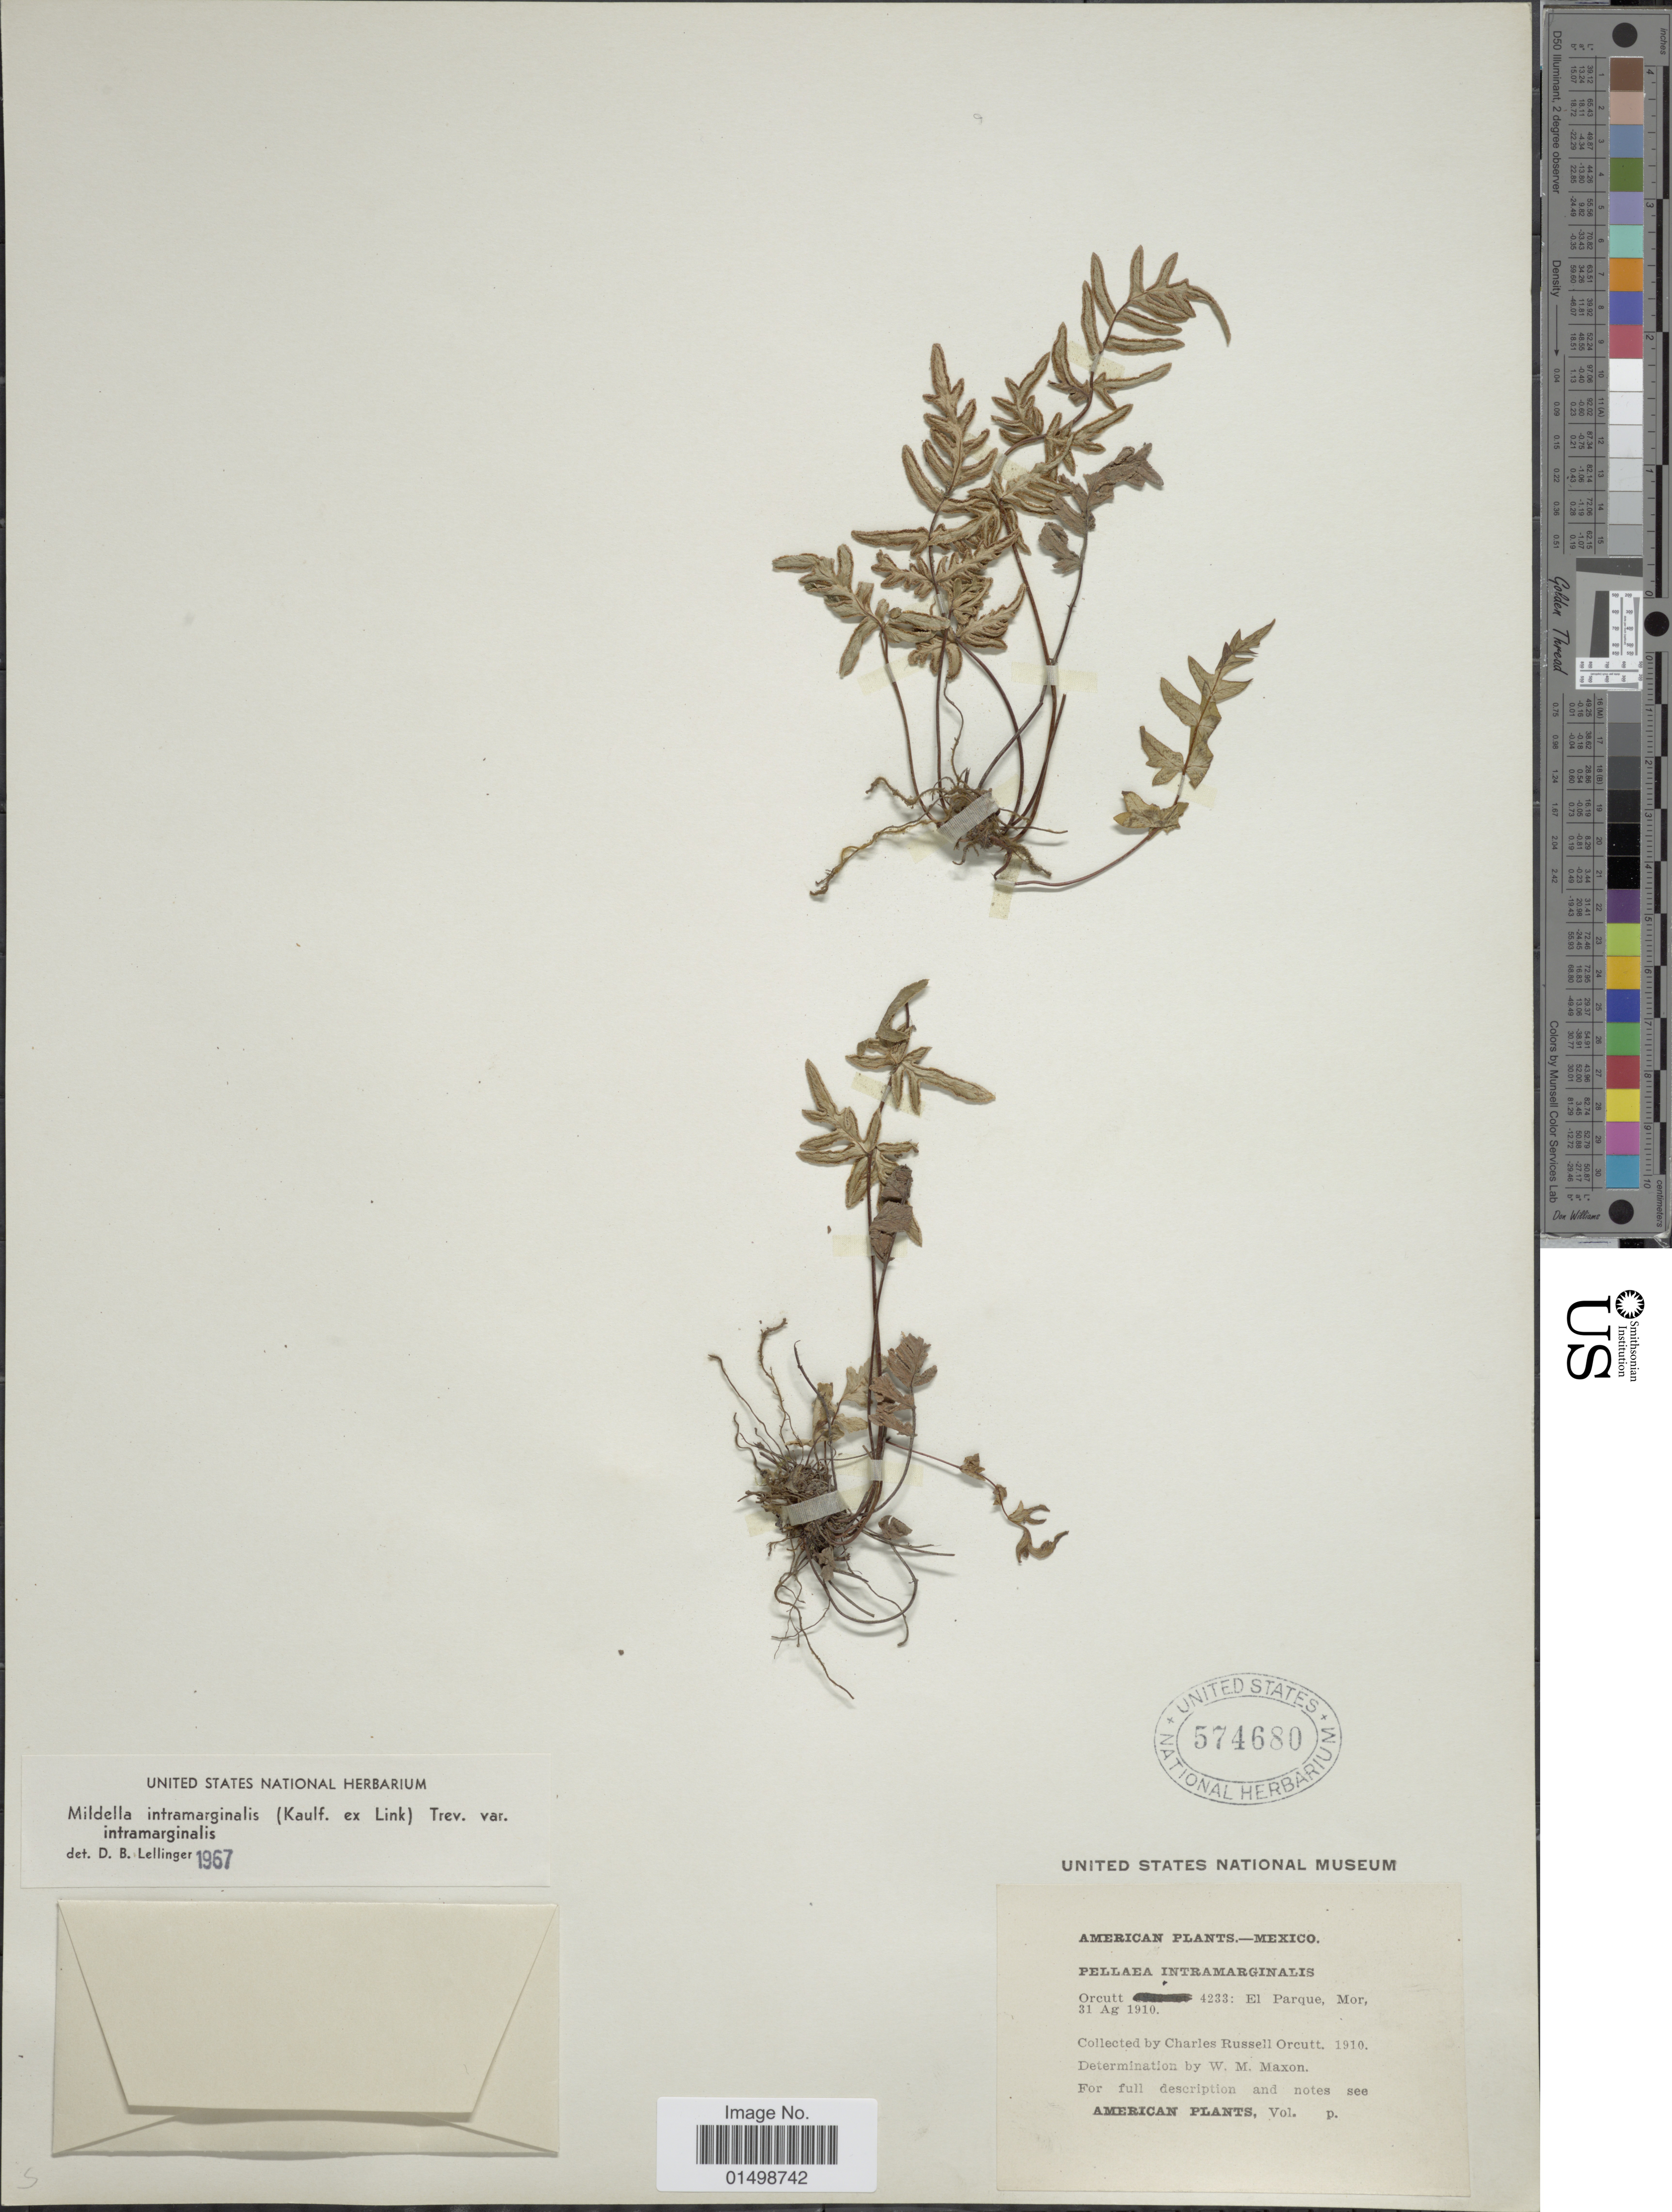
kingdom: Plantae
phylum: Tracheophyta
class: Polypodiopsida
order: Polypodiales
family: Pteridaceae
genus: Cheilanthes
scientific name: Cheilanthes intramarginalis var. intramarginalis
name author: (Kaulf.) Hook.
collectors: C. R. Orcutt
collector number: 4233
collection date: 1910-08-31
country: Mexico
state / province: Morelos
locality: El Parque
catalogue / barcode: US 574680